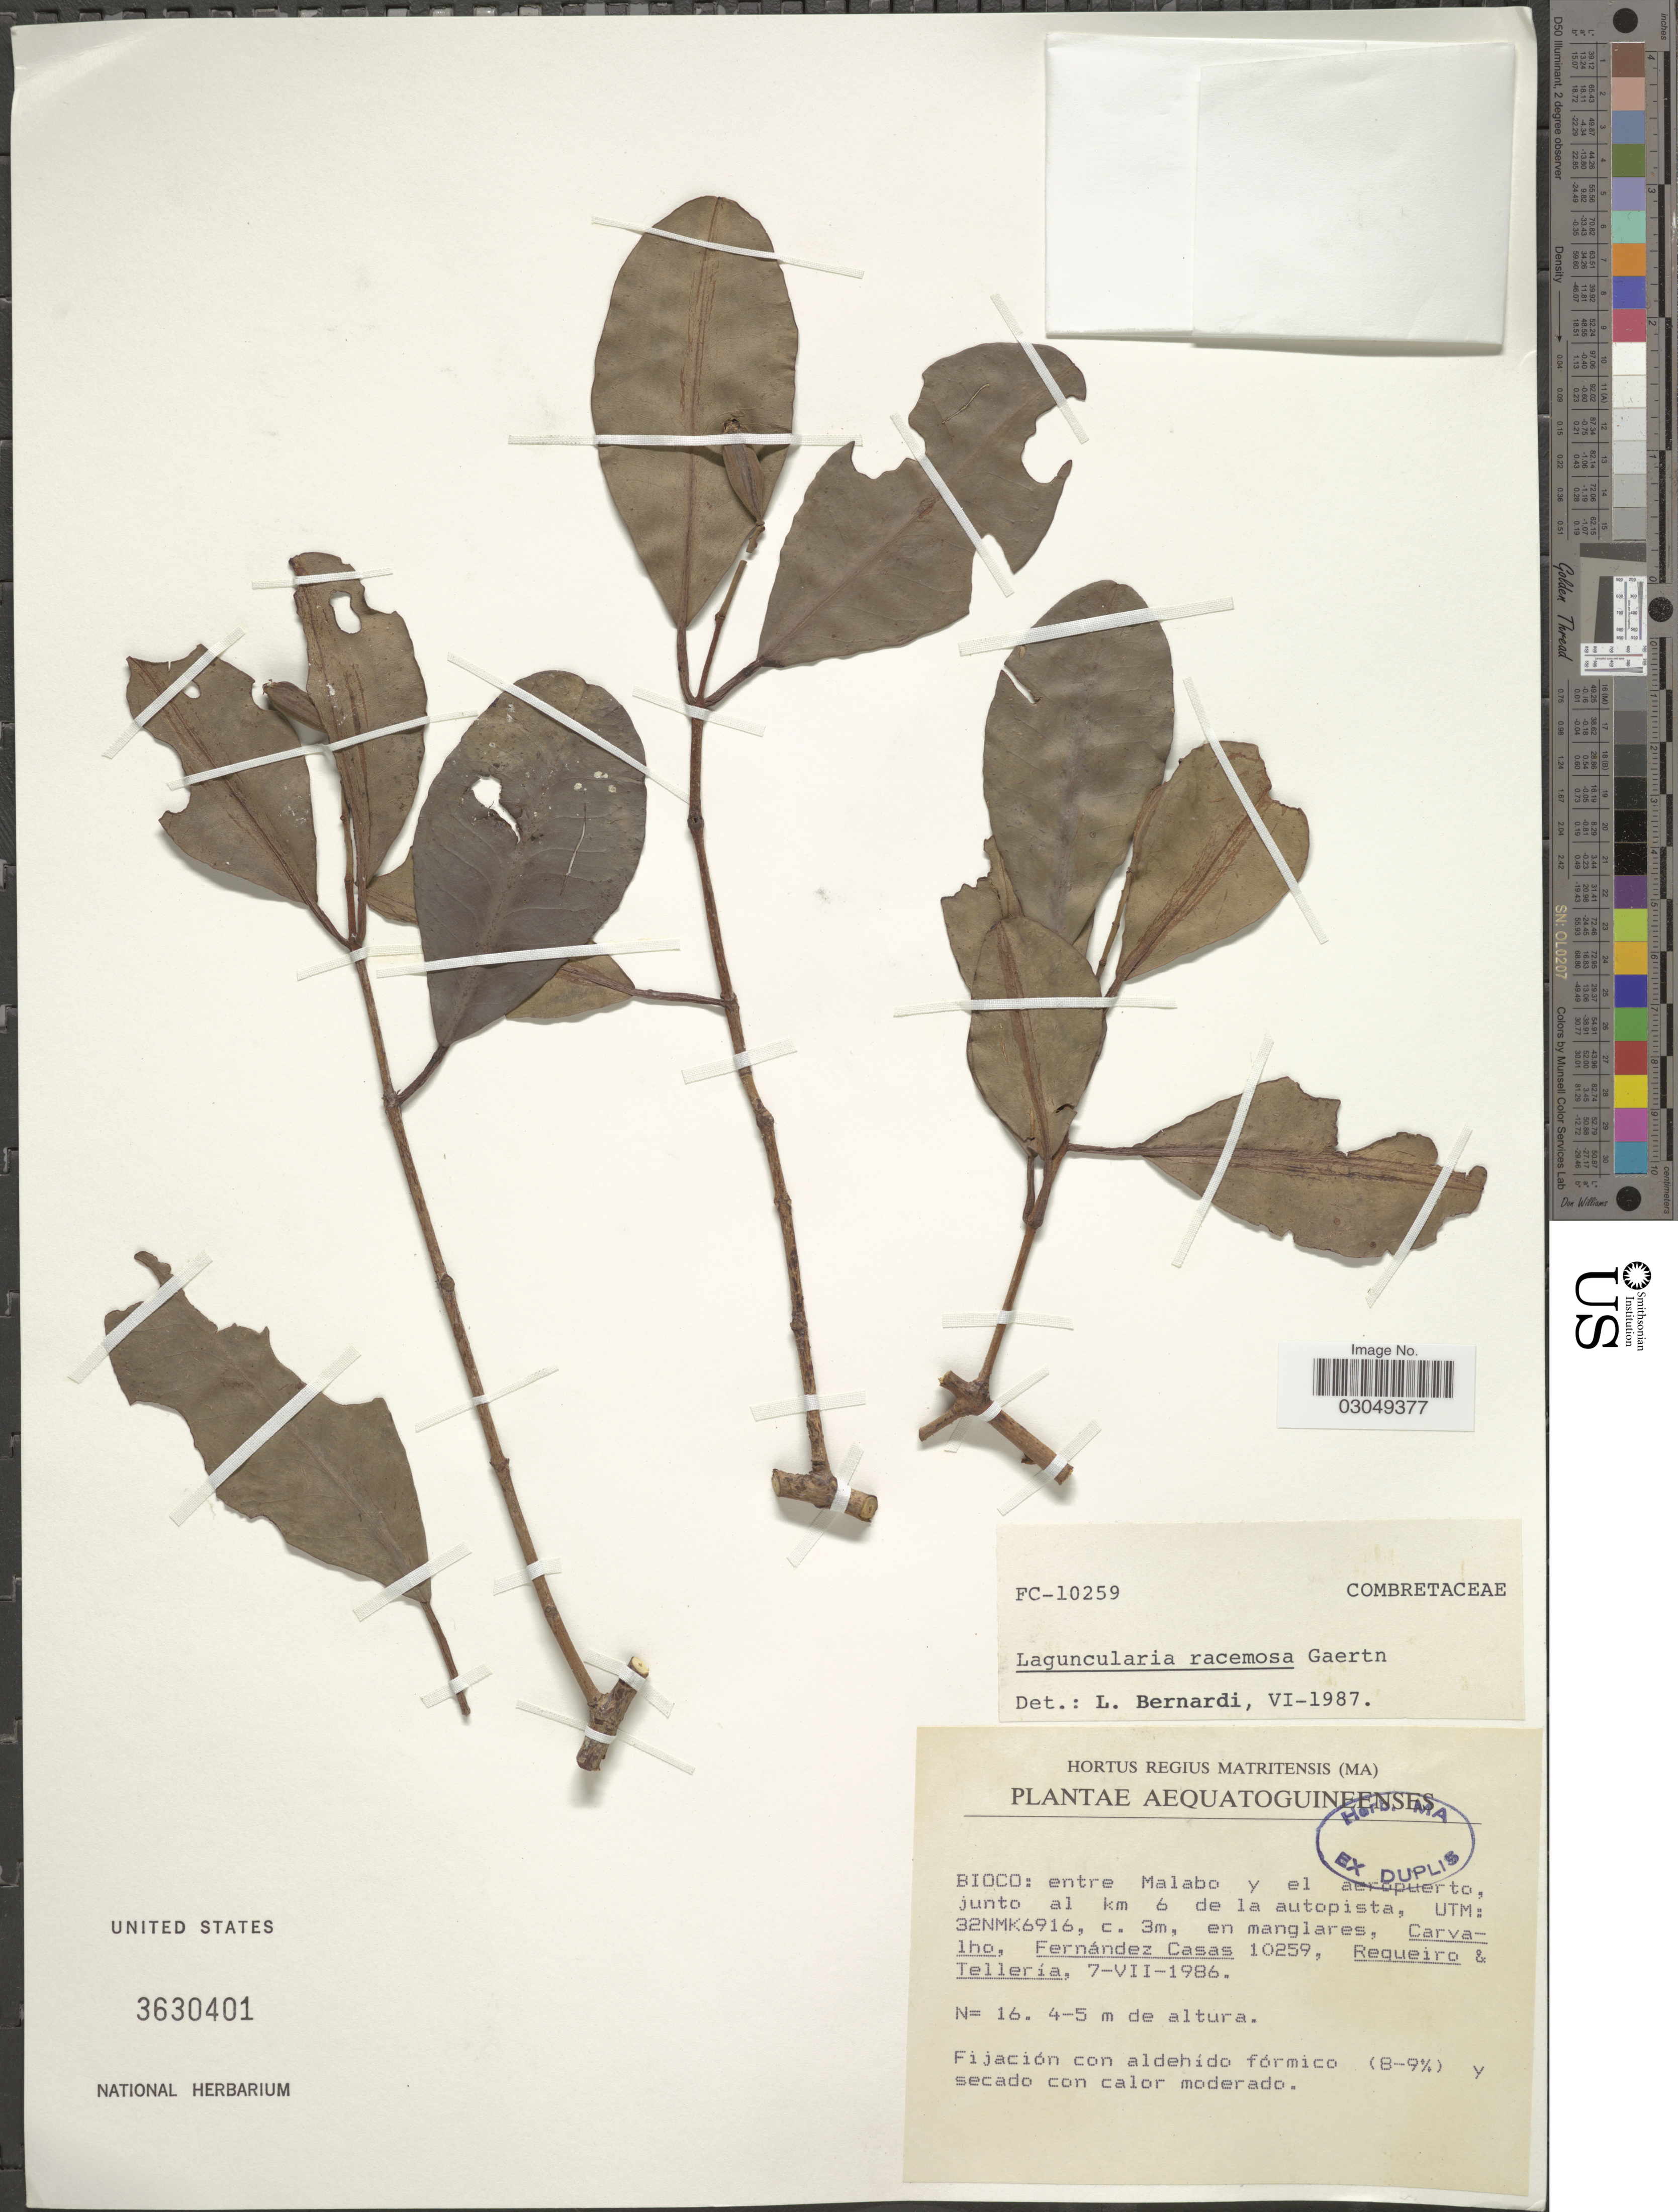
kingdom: Plantae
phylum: Tracheophyta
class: Magnoliopsida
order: Myrtales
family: Combretaceae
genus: Laguncularia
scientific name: Laguncularia racemosa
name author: (L.) C.F. Gaertn.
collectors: Carvalho, --, F. Casas, Requeiro, -- & -. Telleria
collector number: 10259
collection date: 1986-07-07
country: Equatorial Guinea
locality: Aequatoguineenses. Bioco: entre Malabo y el aeropuerto junto al km 6 de la autopista, UTM: 32NMK6916.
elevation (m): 3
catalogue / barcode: US 3630401